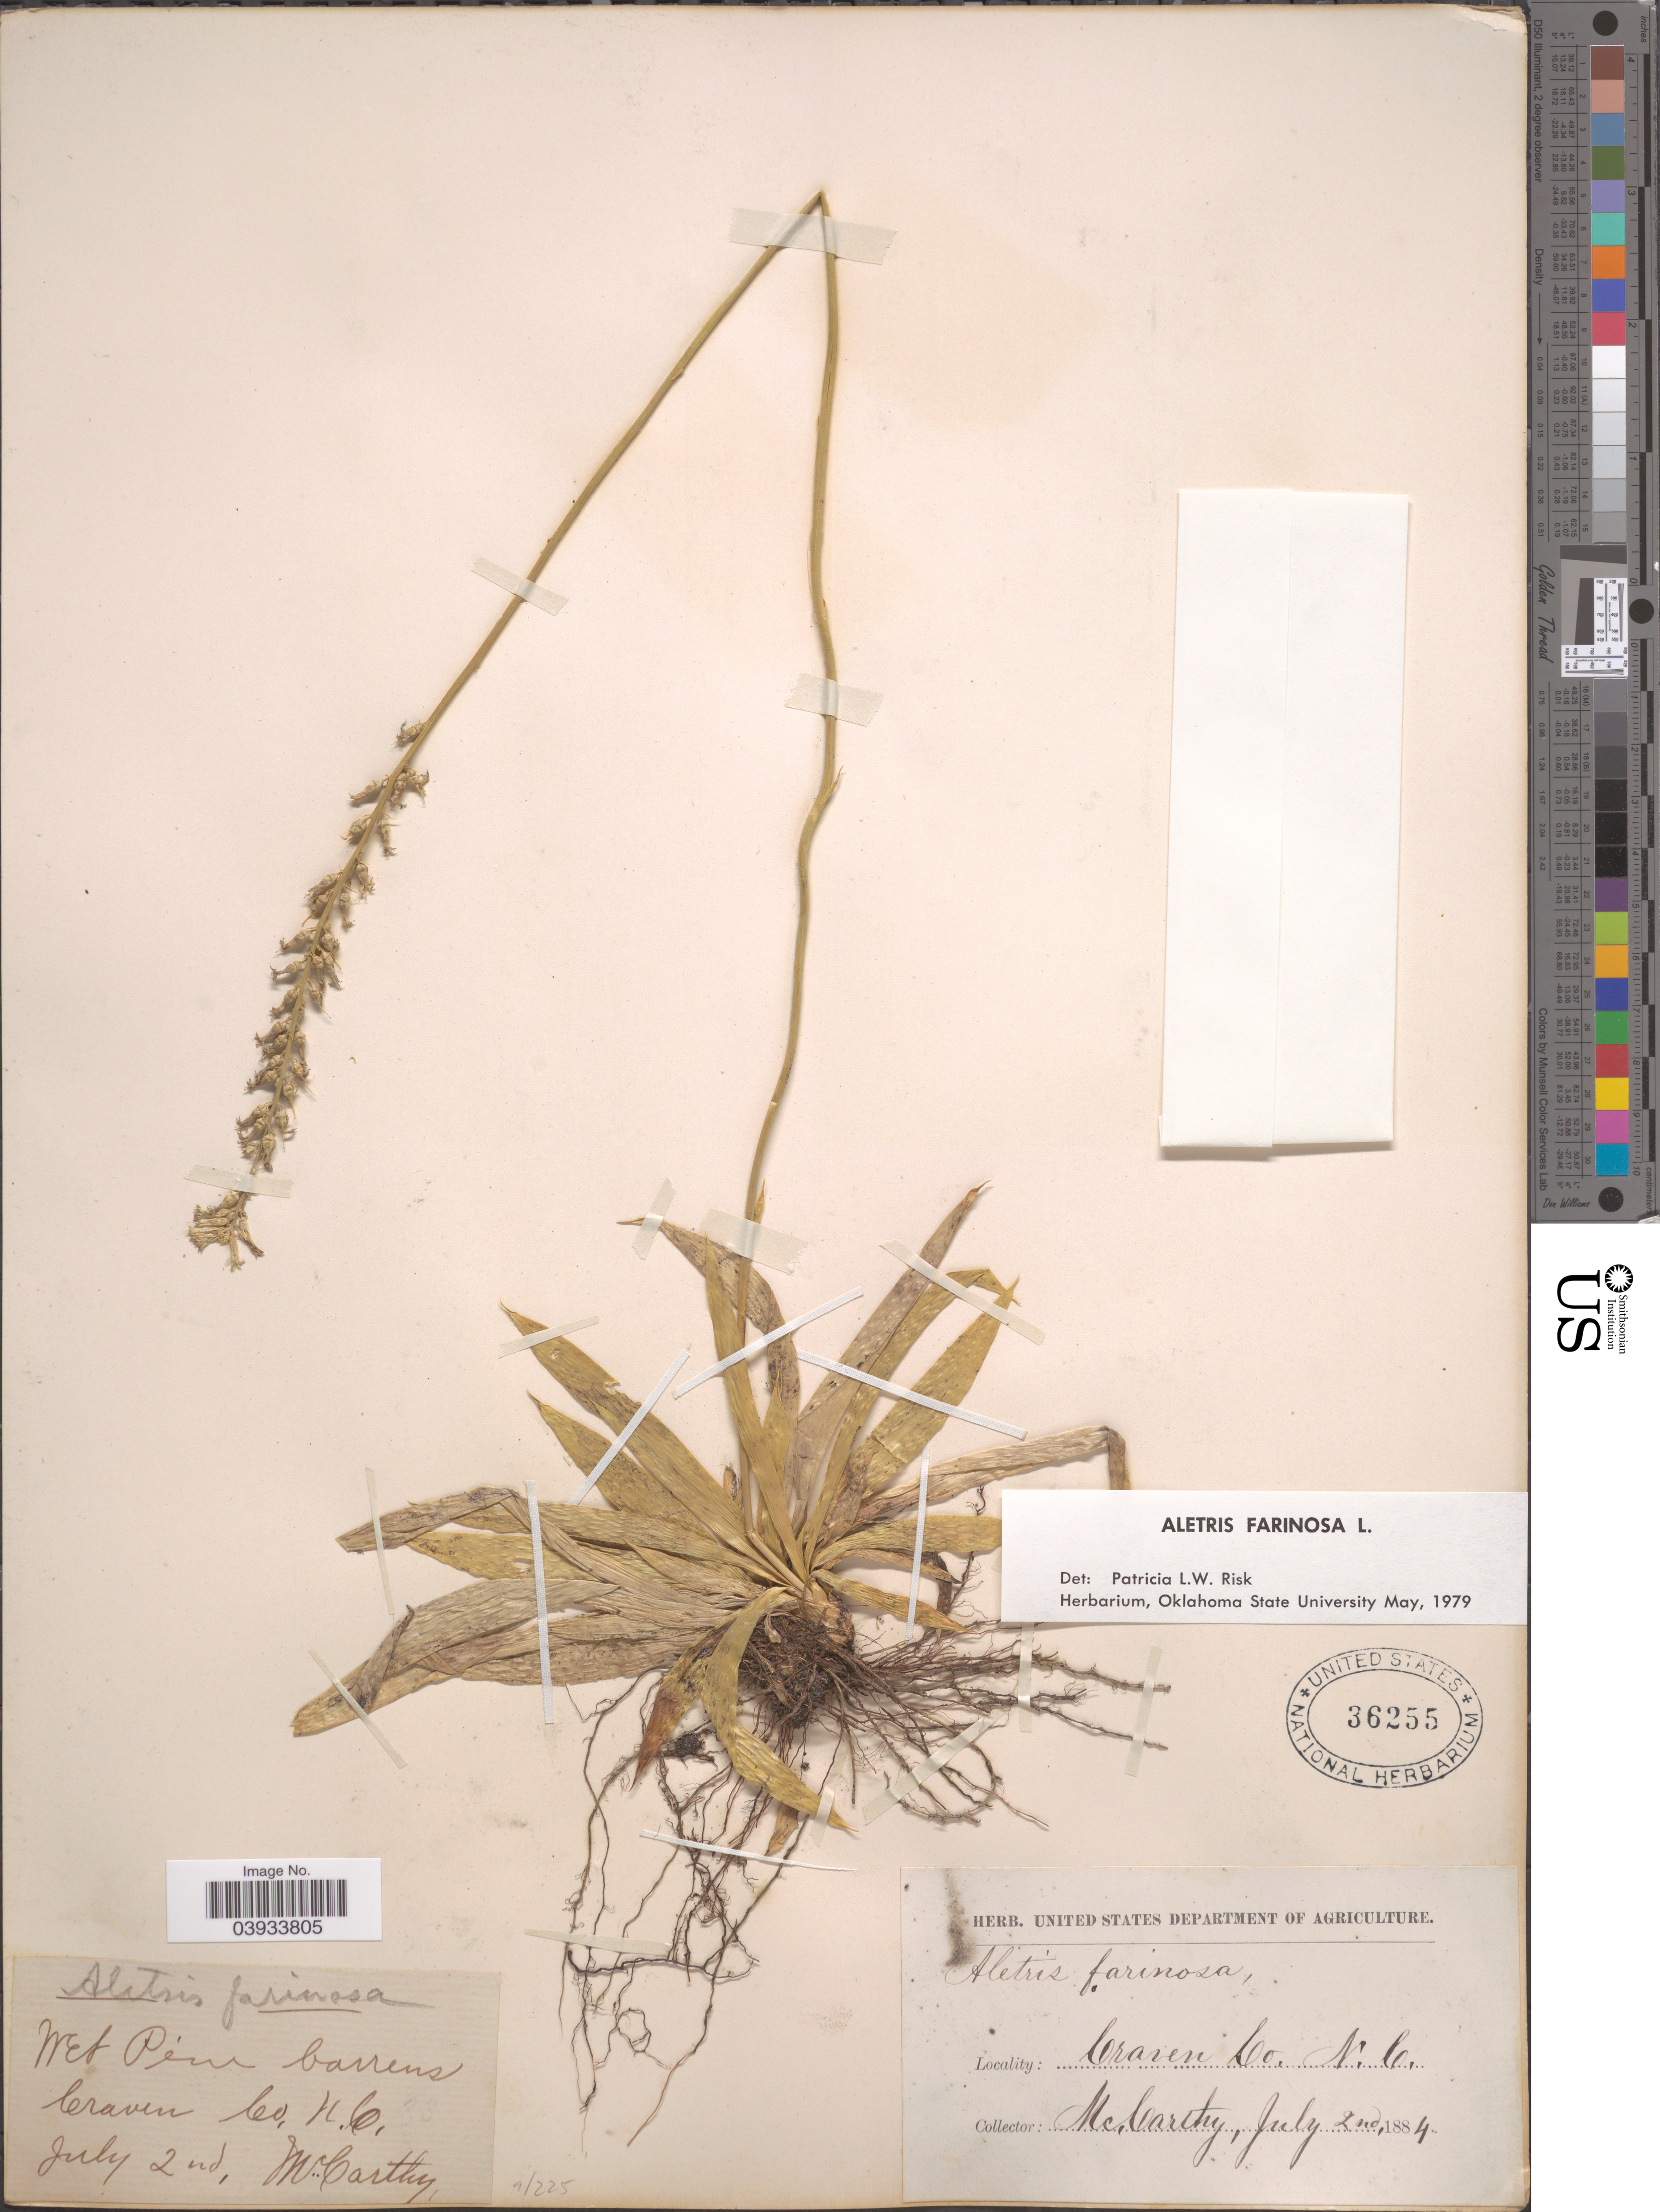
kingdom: Plantae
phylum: Tracheophyta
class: Liliopsida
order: Dioscoreales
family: Nartheciaceae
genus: Aletris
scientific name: Aletris farinosa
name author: L.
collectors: -- McCarthy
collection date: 1884-07-02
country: United States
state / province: North Carolina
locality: Craven Co.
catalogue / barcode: US 36255